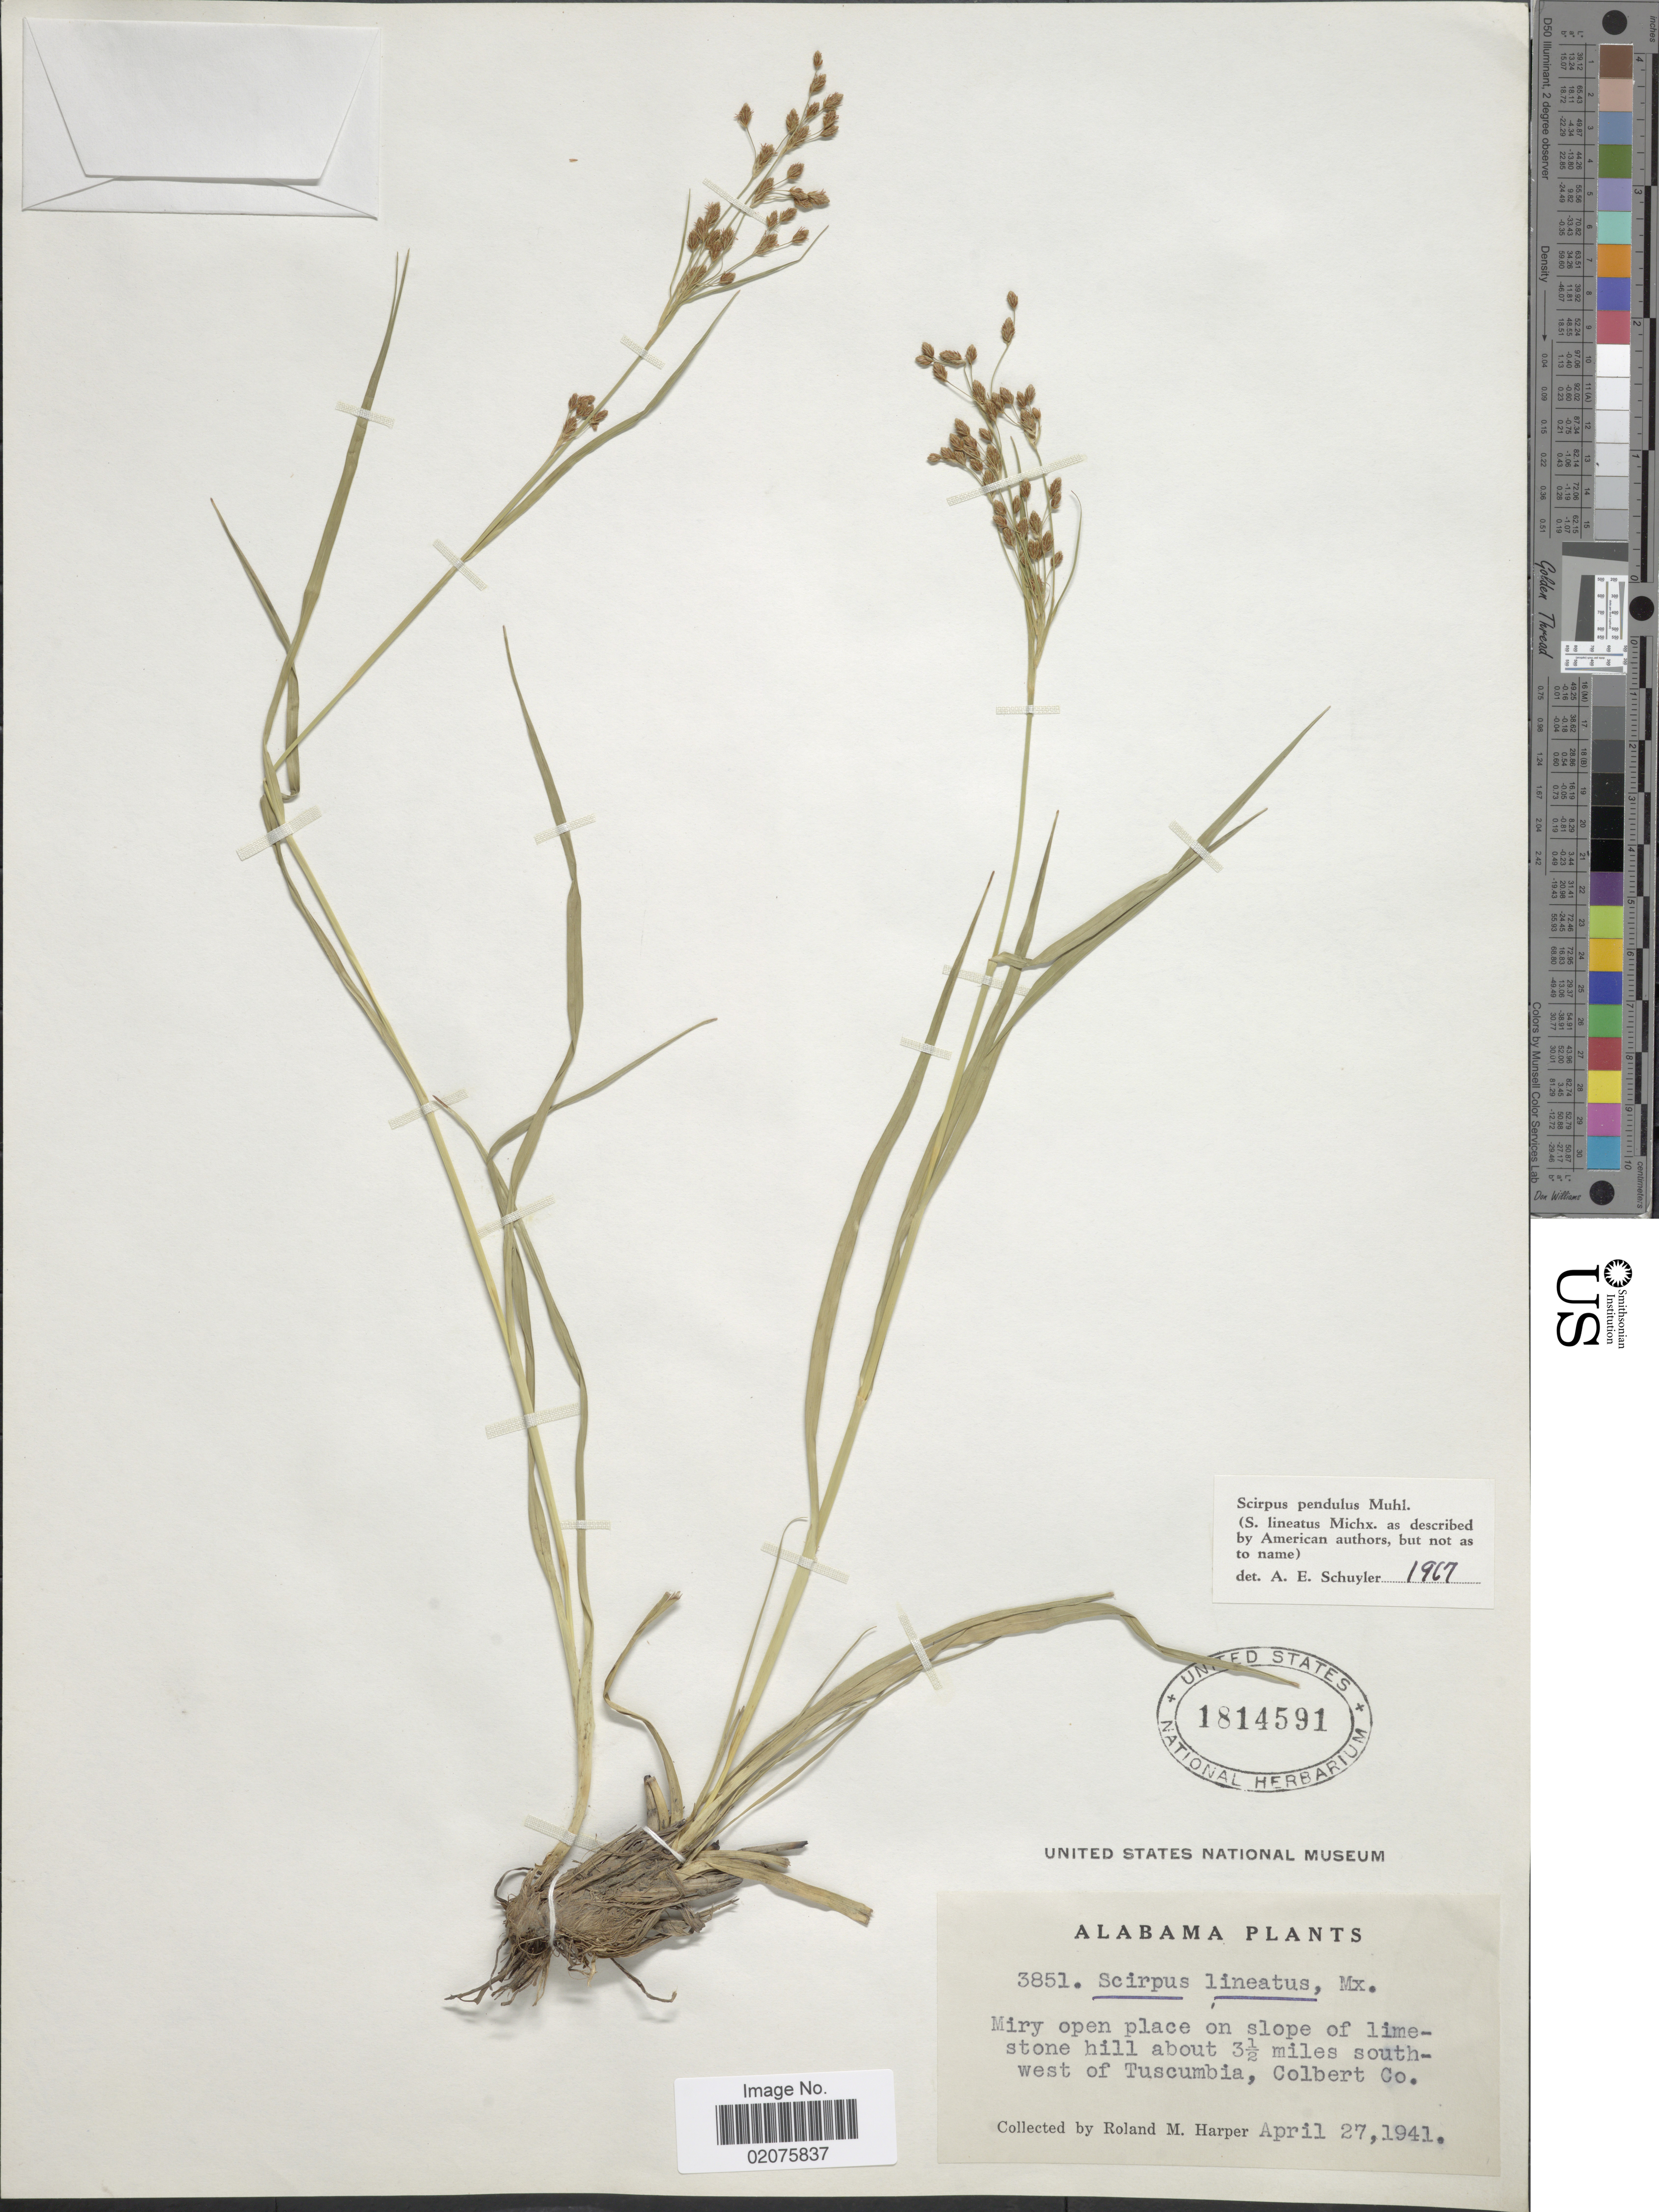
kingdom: Plantae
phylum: Tracheophyta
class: Liliopsida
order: Poales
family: Cyperaceae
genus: Scirpus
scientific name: Scirpus pendulus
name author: Muhl.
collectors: R. M. Harper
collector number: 3851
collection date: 1941-04-27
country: United States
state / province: Alabama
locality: Miry open place on slope of limestone hill about 3 1/2 miles southwest of Tuscumbia, Colbert Co.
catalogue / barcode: US 1814591